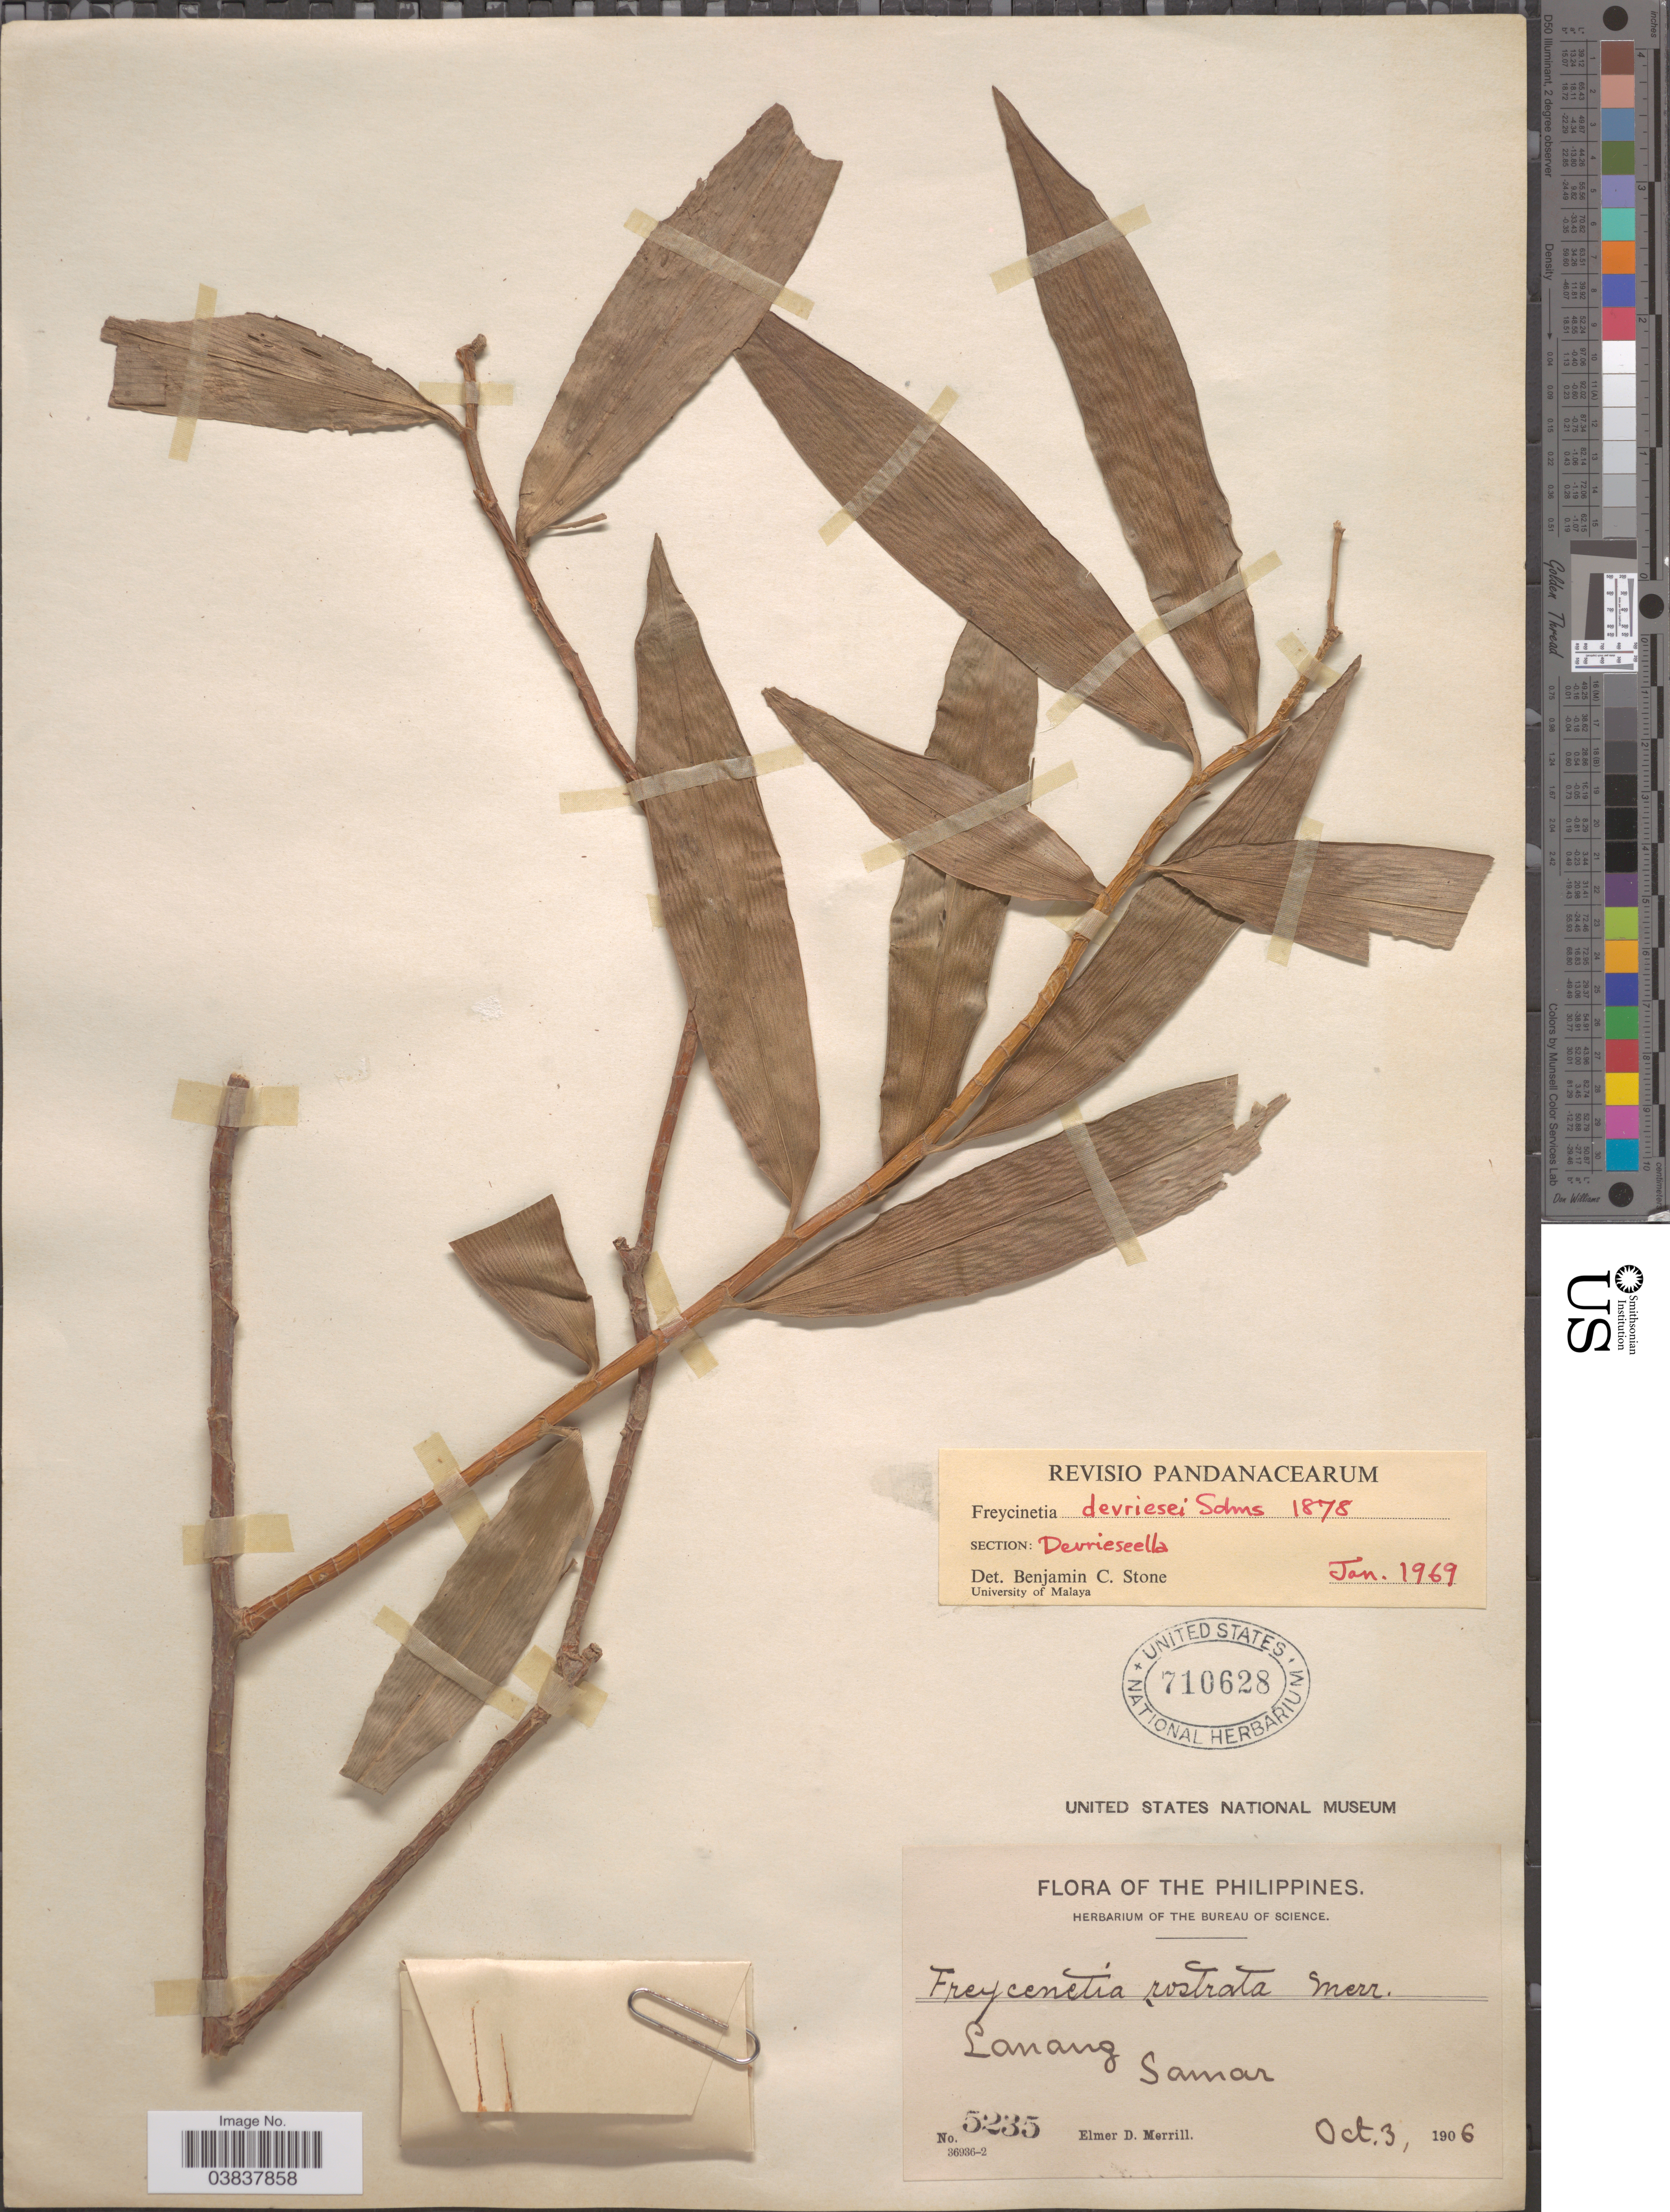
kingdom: Plantae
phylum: Tracheophyta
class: Liliopsida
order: Pandanales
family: Pandanaceae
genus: Freycinetia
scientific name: Freycinetia devriesei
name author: Solms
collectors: E. D. Merrill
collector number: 5235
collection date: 1906-10-03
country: Philippines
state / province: Eastern Visayas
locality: Lanang, Samar.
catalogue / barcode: US 710628